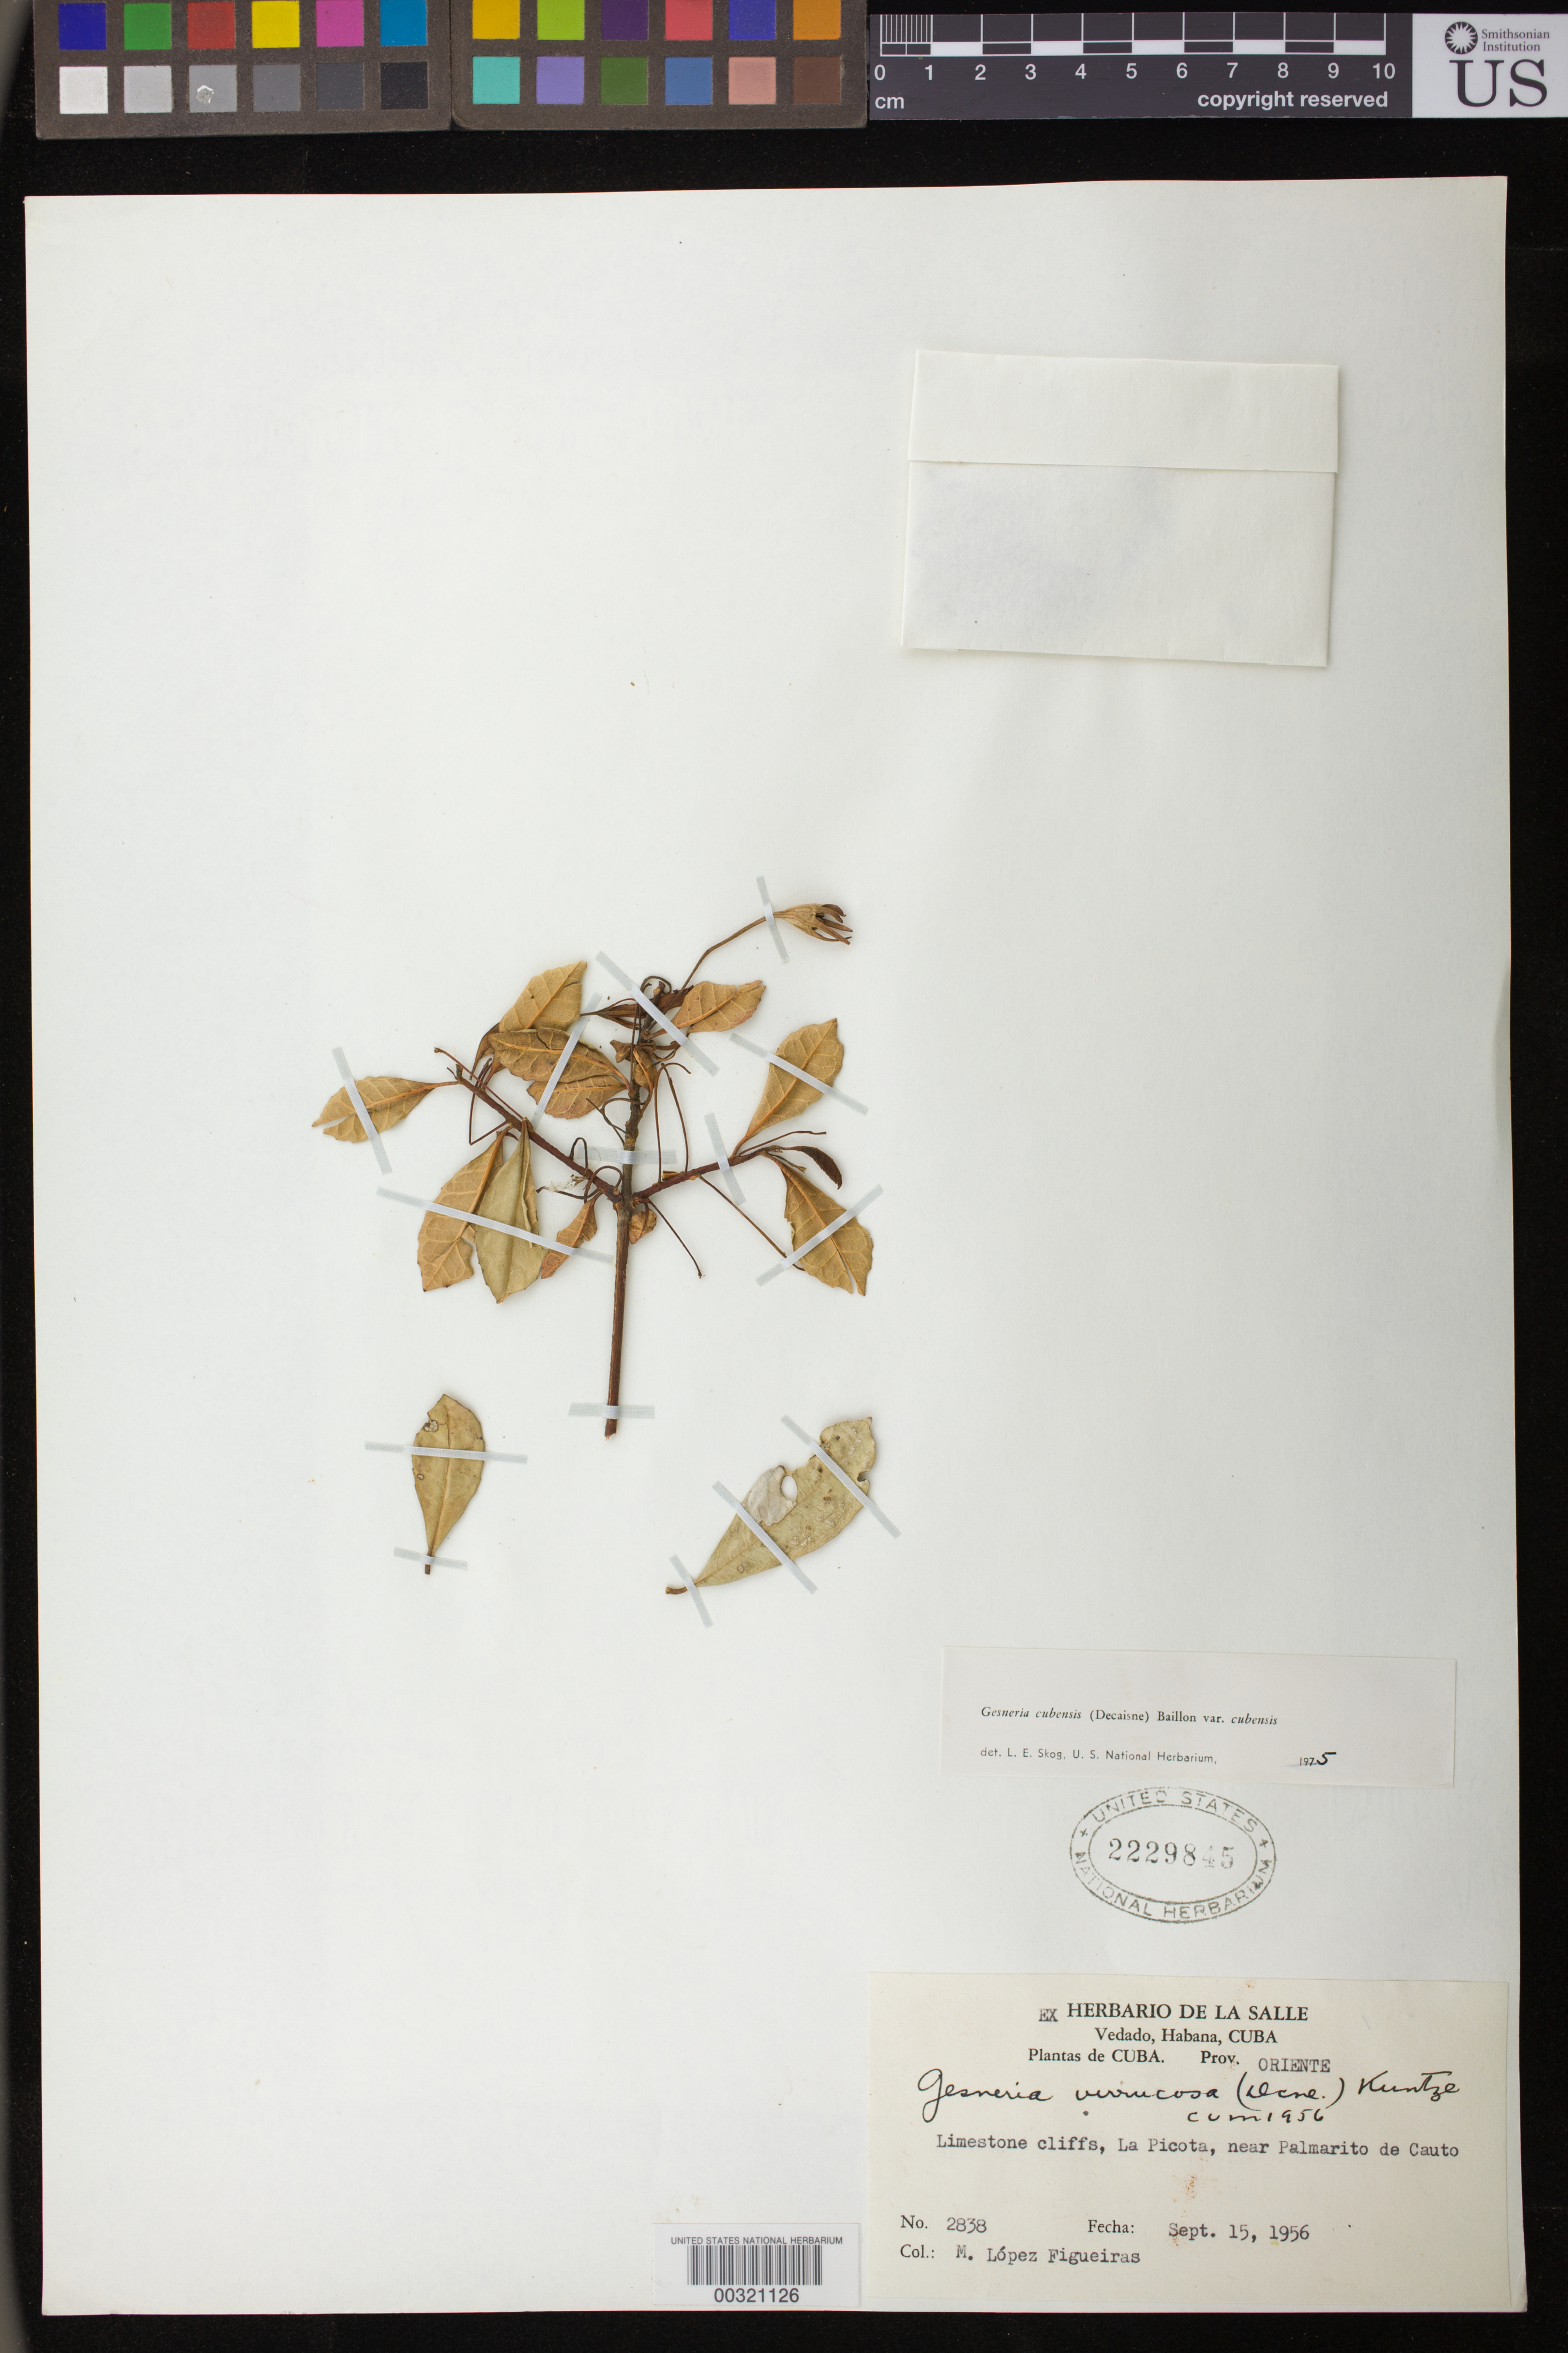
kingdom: Plantae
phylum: Tracheophyta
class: Magnoliopsida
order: Lamiales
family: Gesneriaceae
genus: Gesneria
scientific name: Gesneria cubensis var. cubensis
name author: (Decne.) Baill.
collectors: M. López Figueiras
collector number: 2838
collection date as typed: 15 Sep 1956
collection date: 1956-09-15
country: Cuba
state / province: Oriente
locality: La Picota, near Palmarito de Cauto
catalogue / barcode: US 2229845